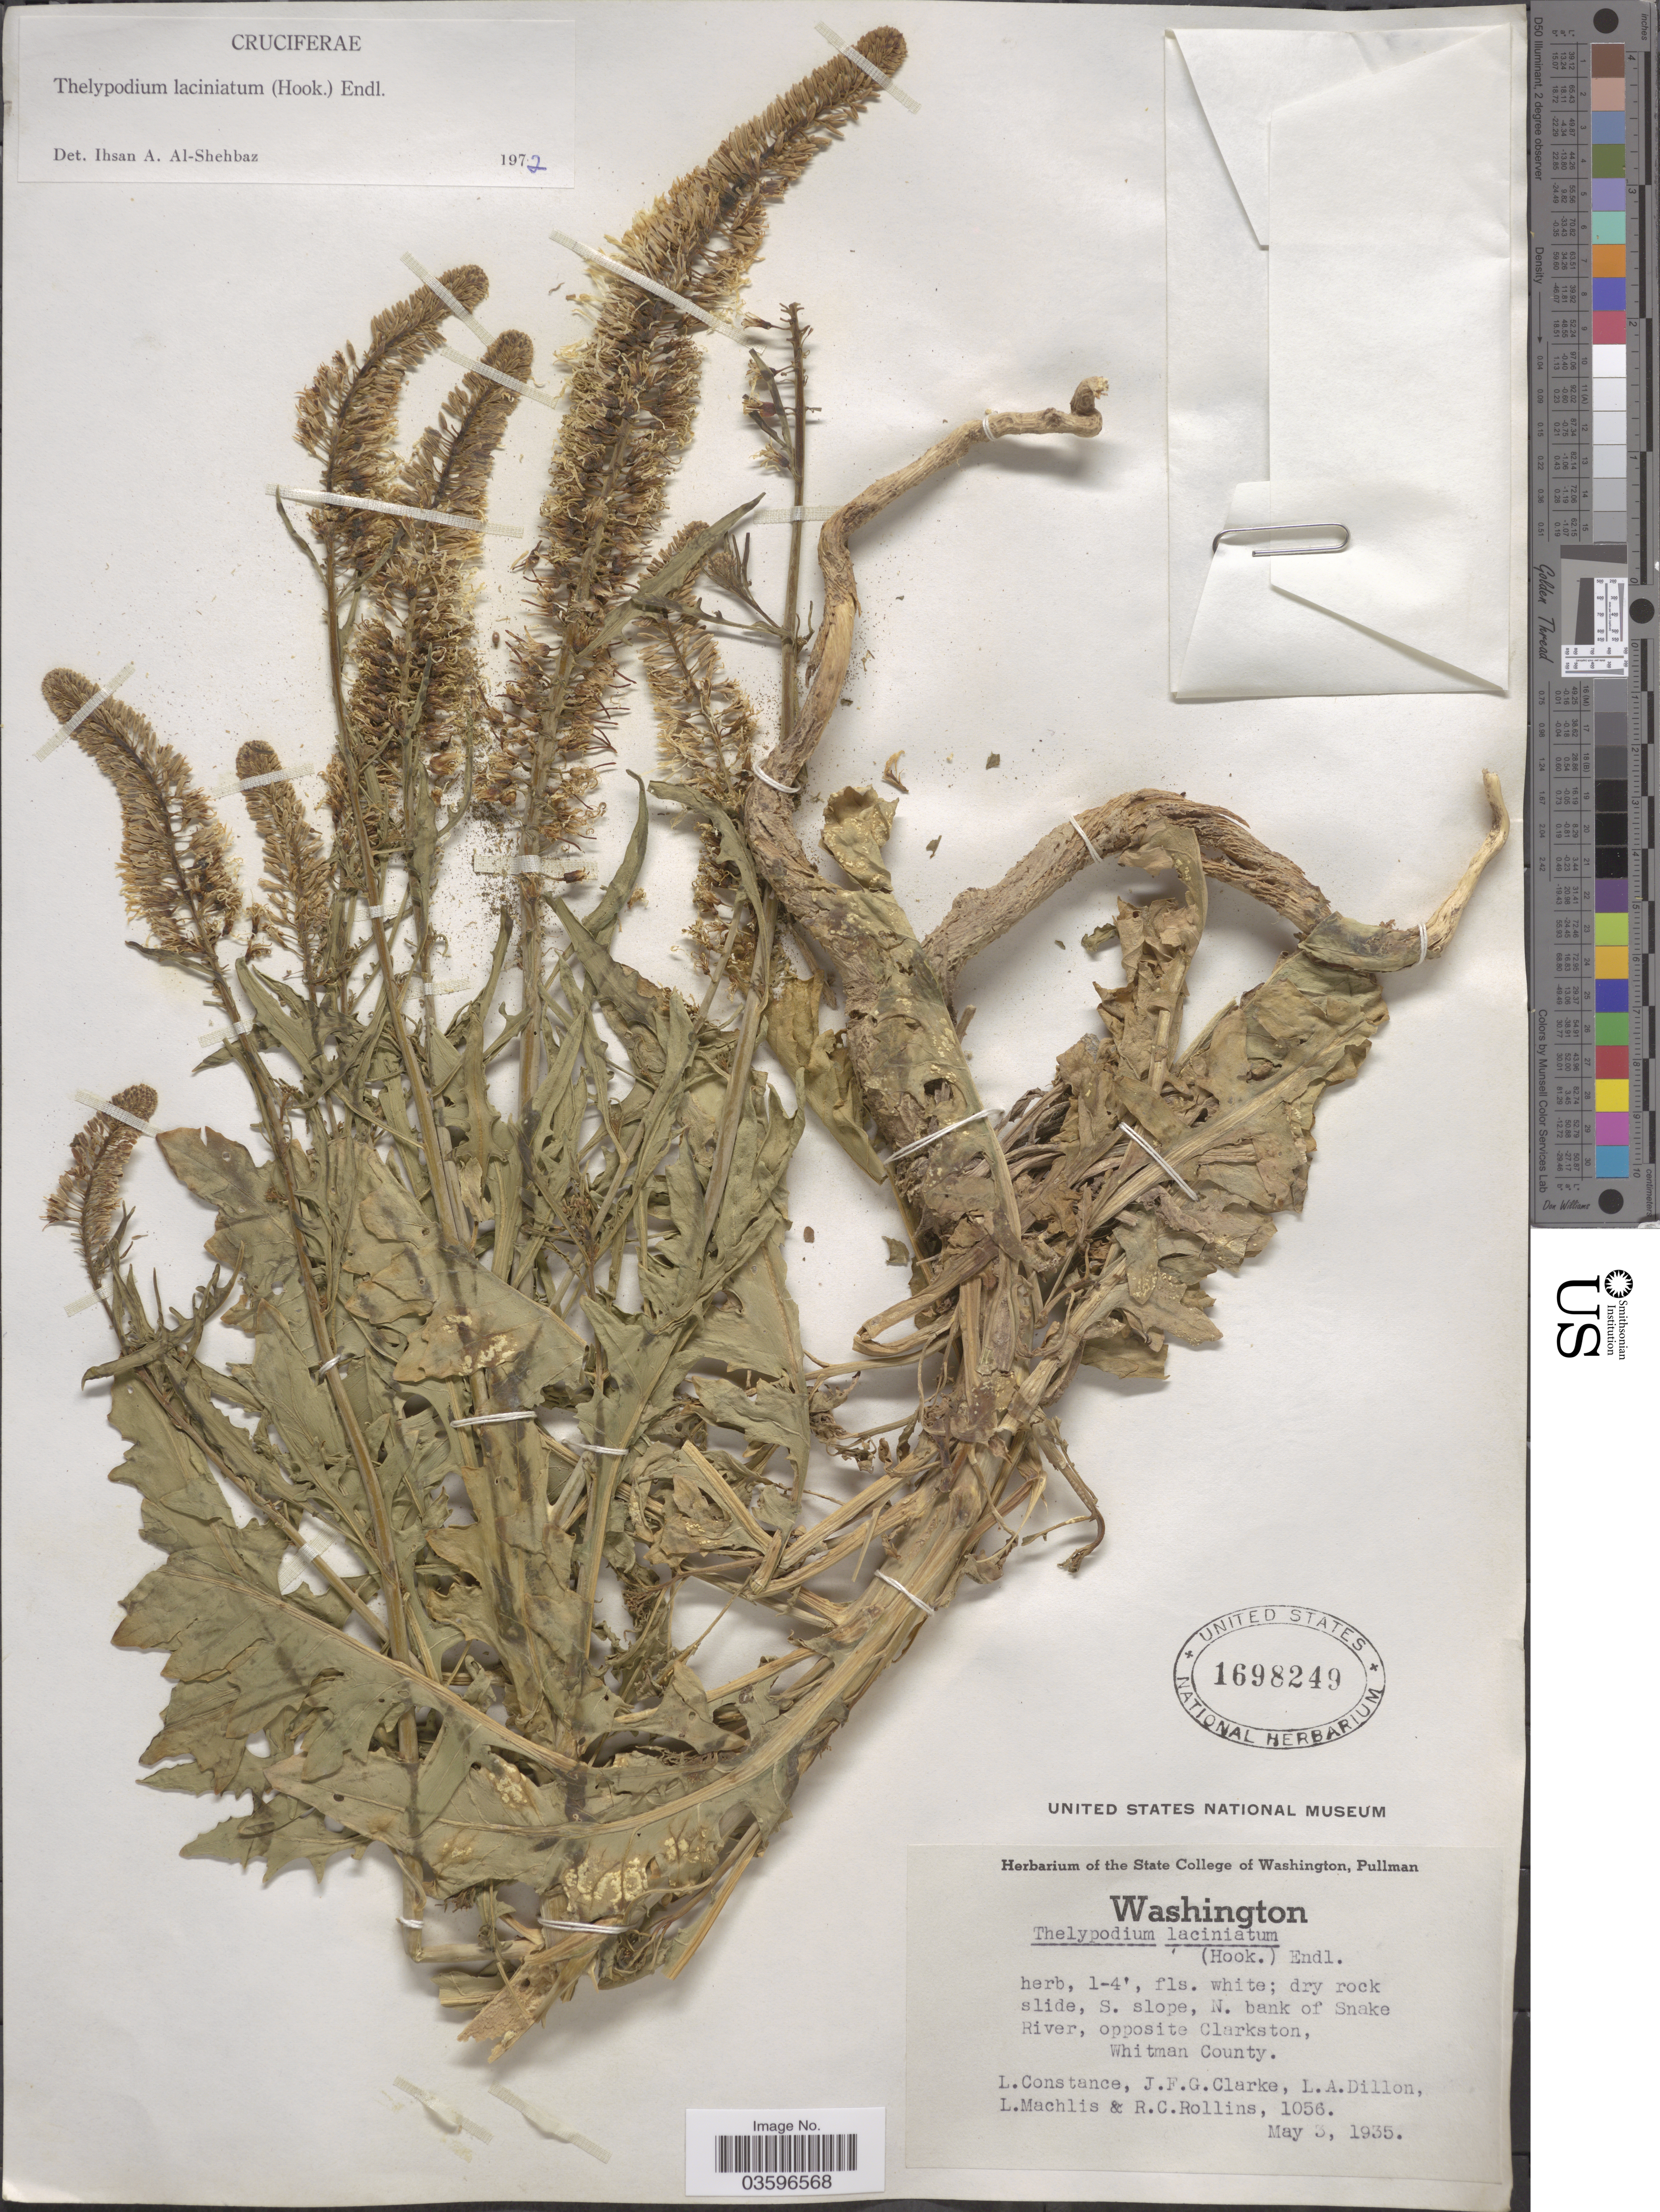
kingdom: Plantae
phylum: Tracheophyta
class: Magnoliopsida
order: Brassicales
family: Brassicaceae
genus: Thelypodium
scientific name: Thelypodium laciniatum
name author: (Hook.) Endl.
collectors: L. Constance, J. F. Gates-Clarke, L. Dillon, L. Machlis & R. C. Rollins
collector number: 1056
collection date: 1935-05-03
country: United States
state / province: Washington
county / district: Whitman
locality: S. slope, N. bank of Snake River, opposite Clarkston, Whitman County.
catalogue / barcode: US 1698249